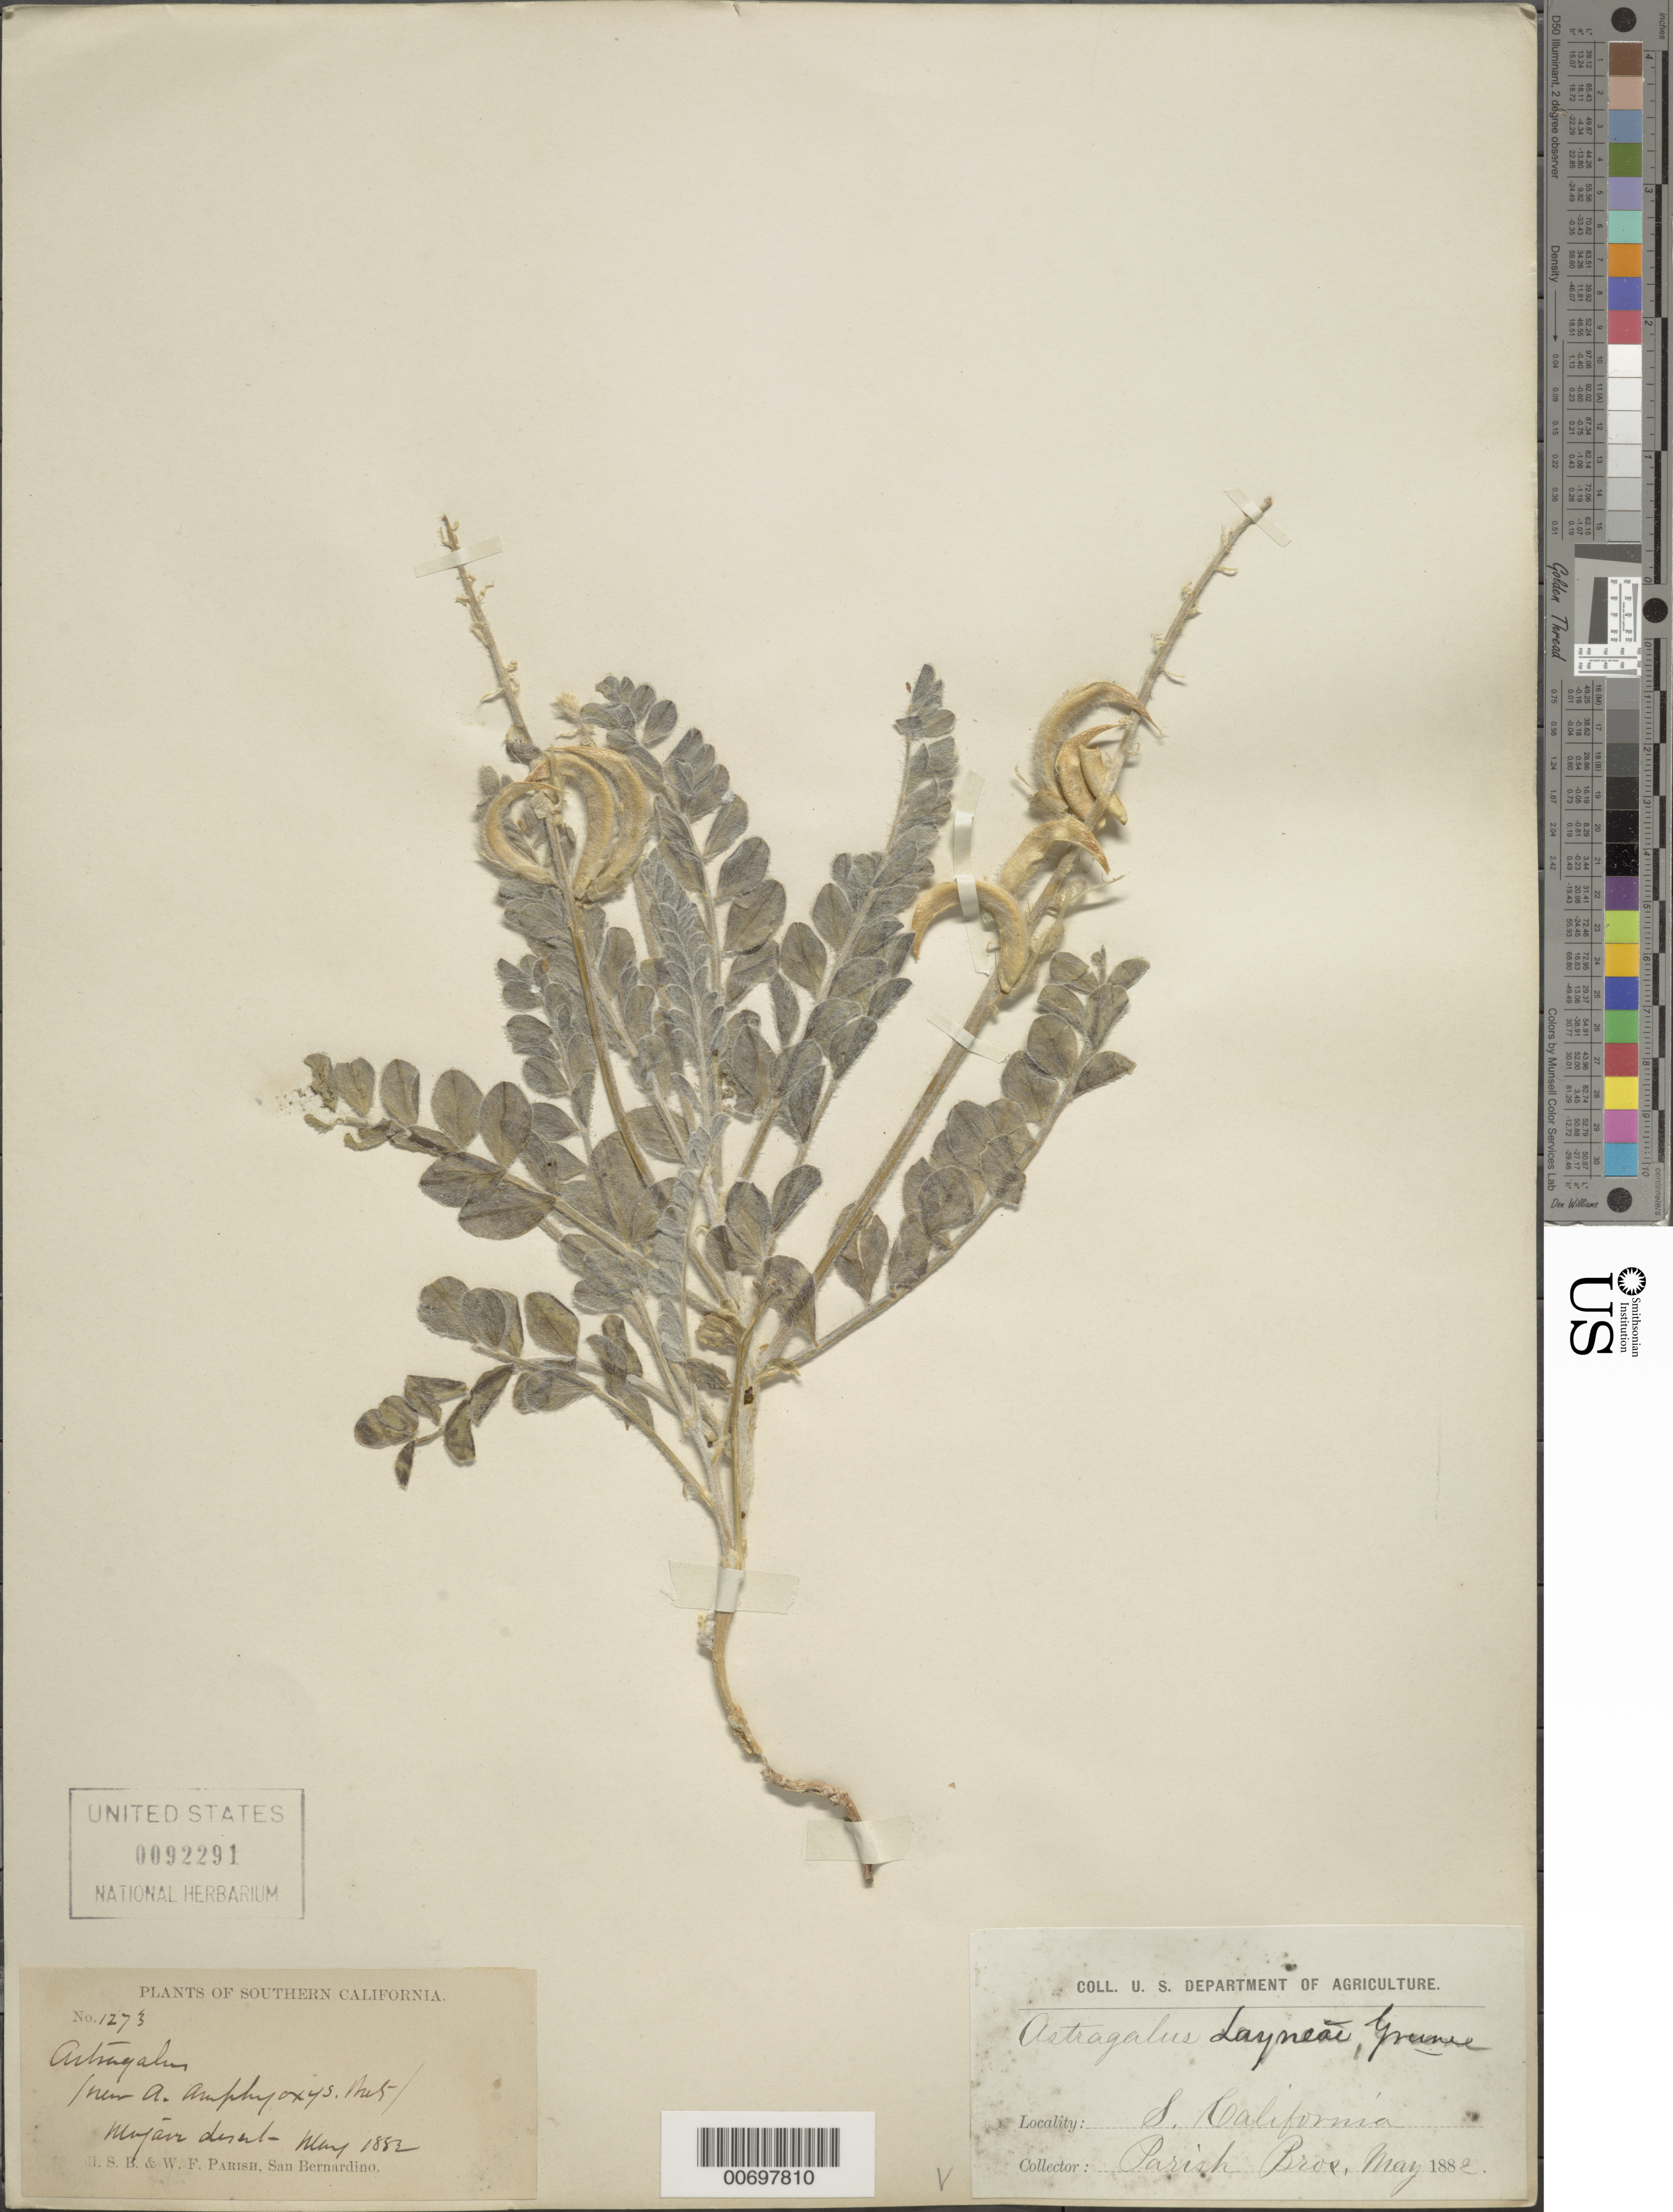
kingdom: Plantae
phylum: Tracheophyta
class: Magnoliopsida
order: Fabales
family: Fabaceae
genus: Astragalus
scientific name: Astragalus layneae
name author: Greene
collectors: S. B. Parish & W. F. Parish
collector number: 1273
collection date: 1882-05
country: United States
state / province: California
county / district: San Bernardino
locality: Southern California. Mojave desert.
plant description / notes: Corrected "Mojair desert" to "Mojave desert"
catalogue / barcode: US 92291